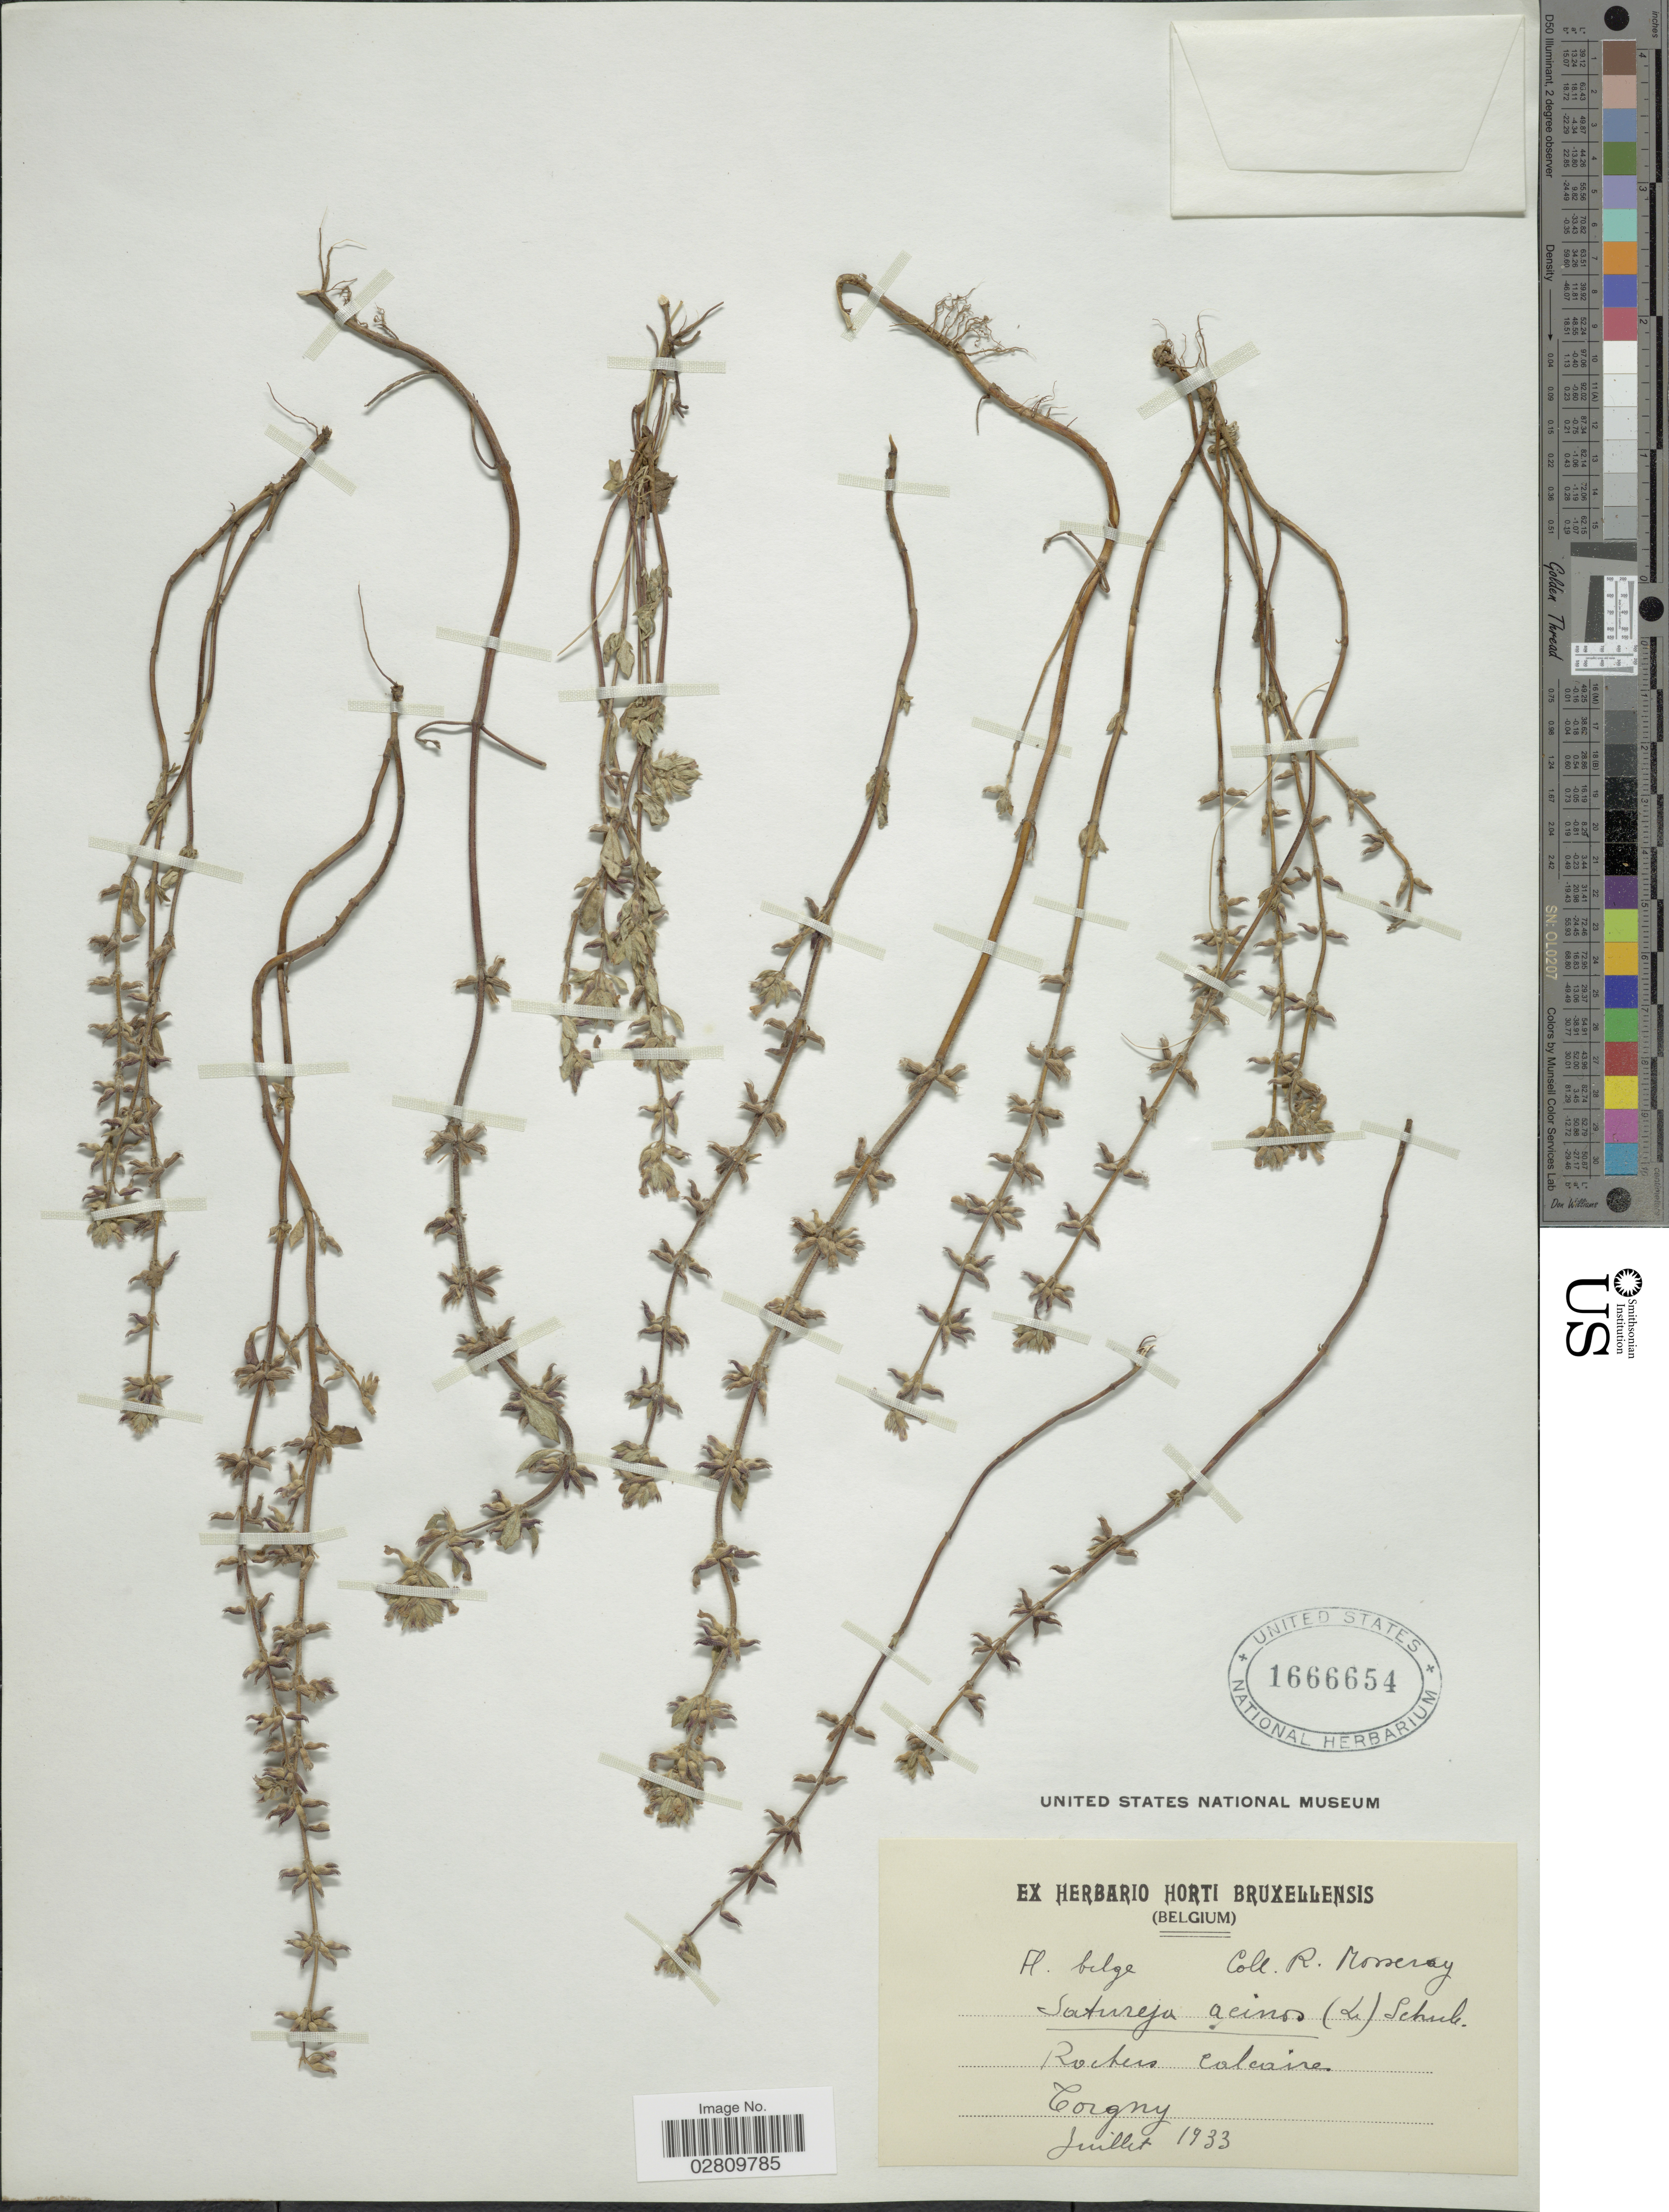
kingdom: Plantae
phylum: Tracheophyta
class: Magnoliopsida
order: Lamiales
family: Lamiaceae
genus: Acinos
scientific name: Acinos acinos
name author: (L.) Huth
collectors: R. Mosseray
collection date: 1933-07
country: Belgium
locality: Torgny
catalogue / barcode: US 1666654